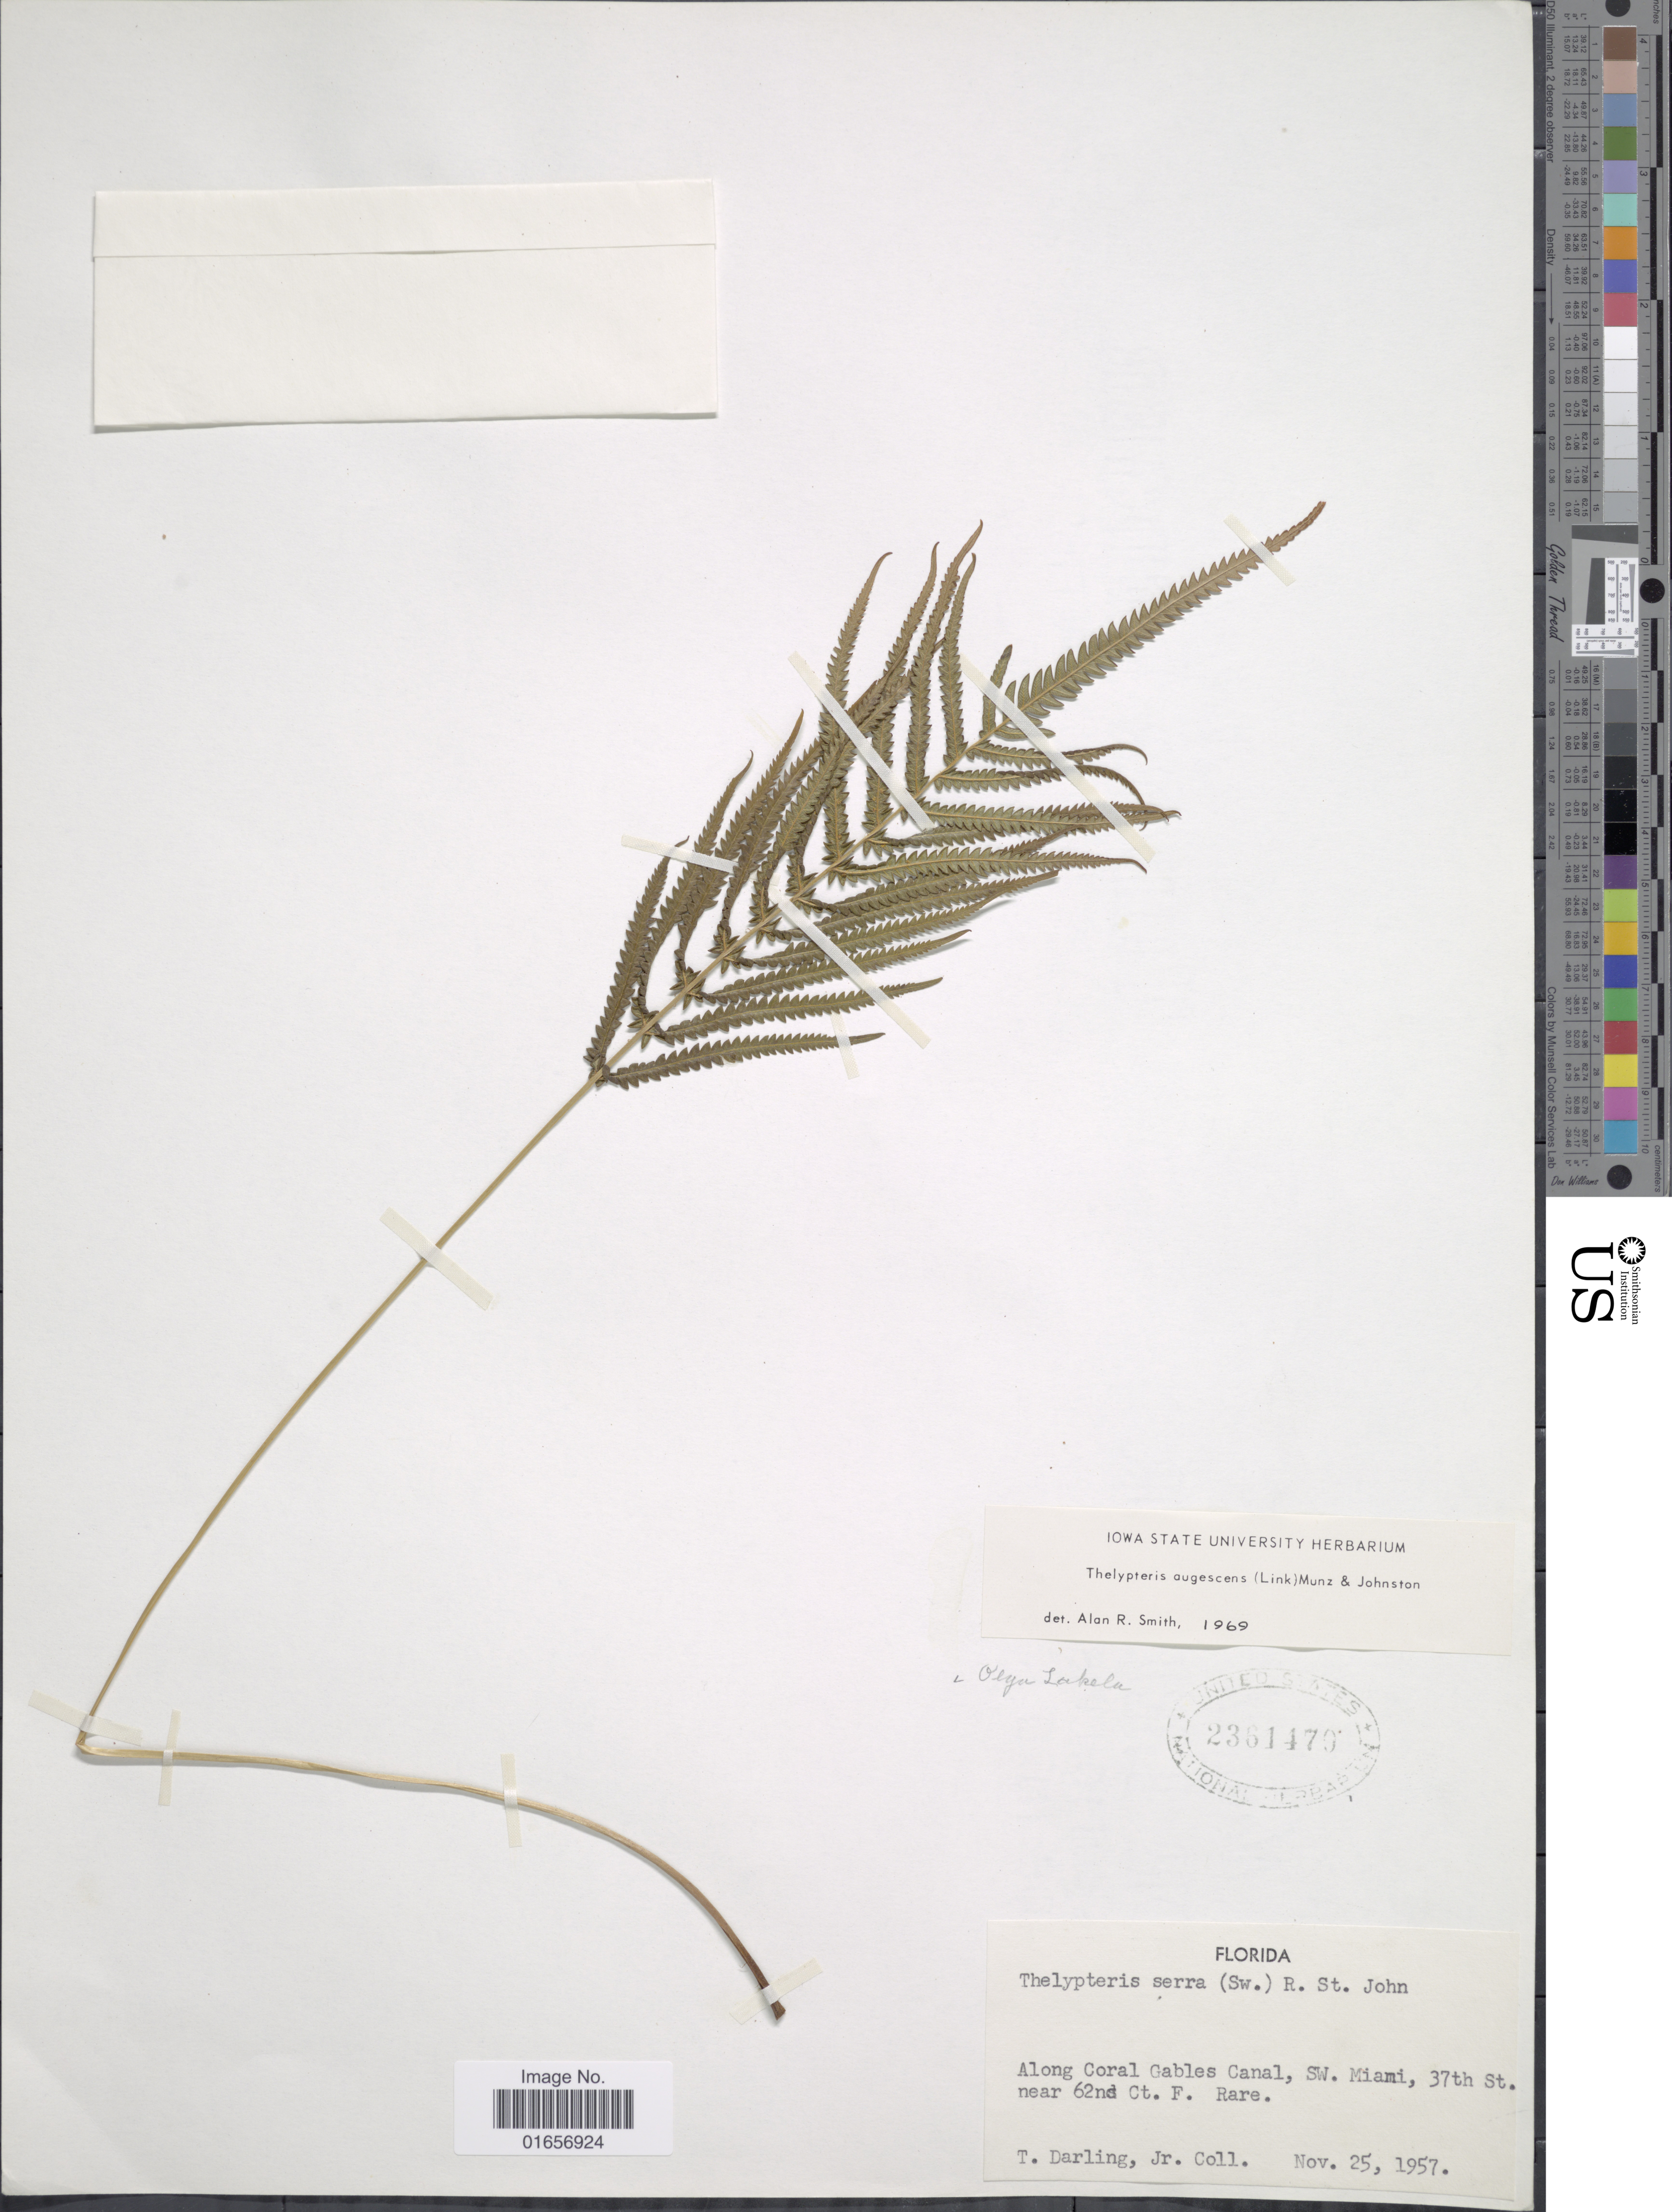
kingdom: Plantae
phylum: Tracheophyta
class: Polypodiopsida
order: Polypodiales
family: Thelypteridaceae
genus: Christella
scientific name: Christella augescens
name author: (Link) Pic. Serm.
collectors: T. Darling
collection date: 1957-11-25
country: United States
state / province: Florida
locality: Along Coral Gables Canal, SW. Miami, 37th St. near 62nd Ct. F. Rare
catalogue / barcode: US 2361479